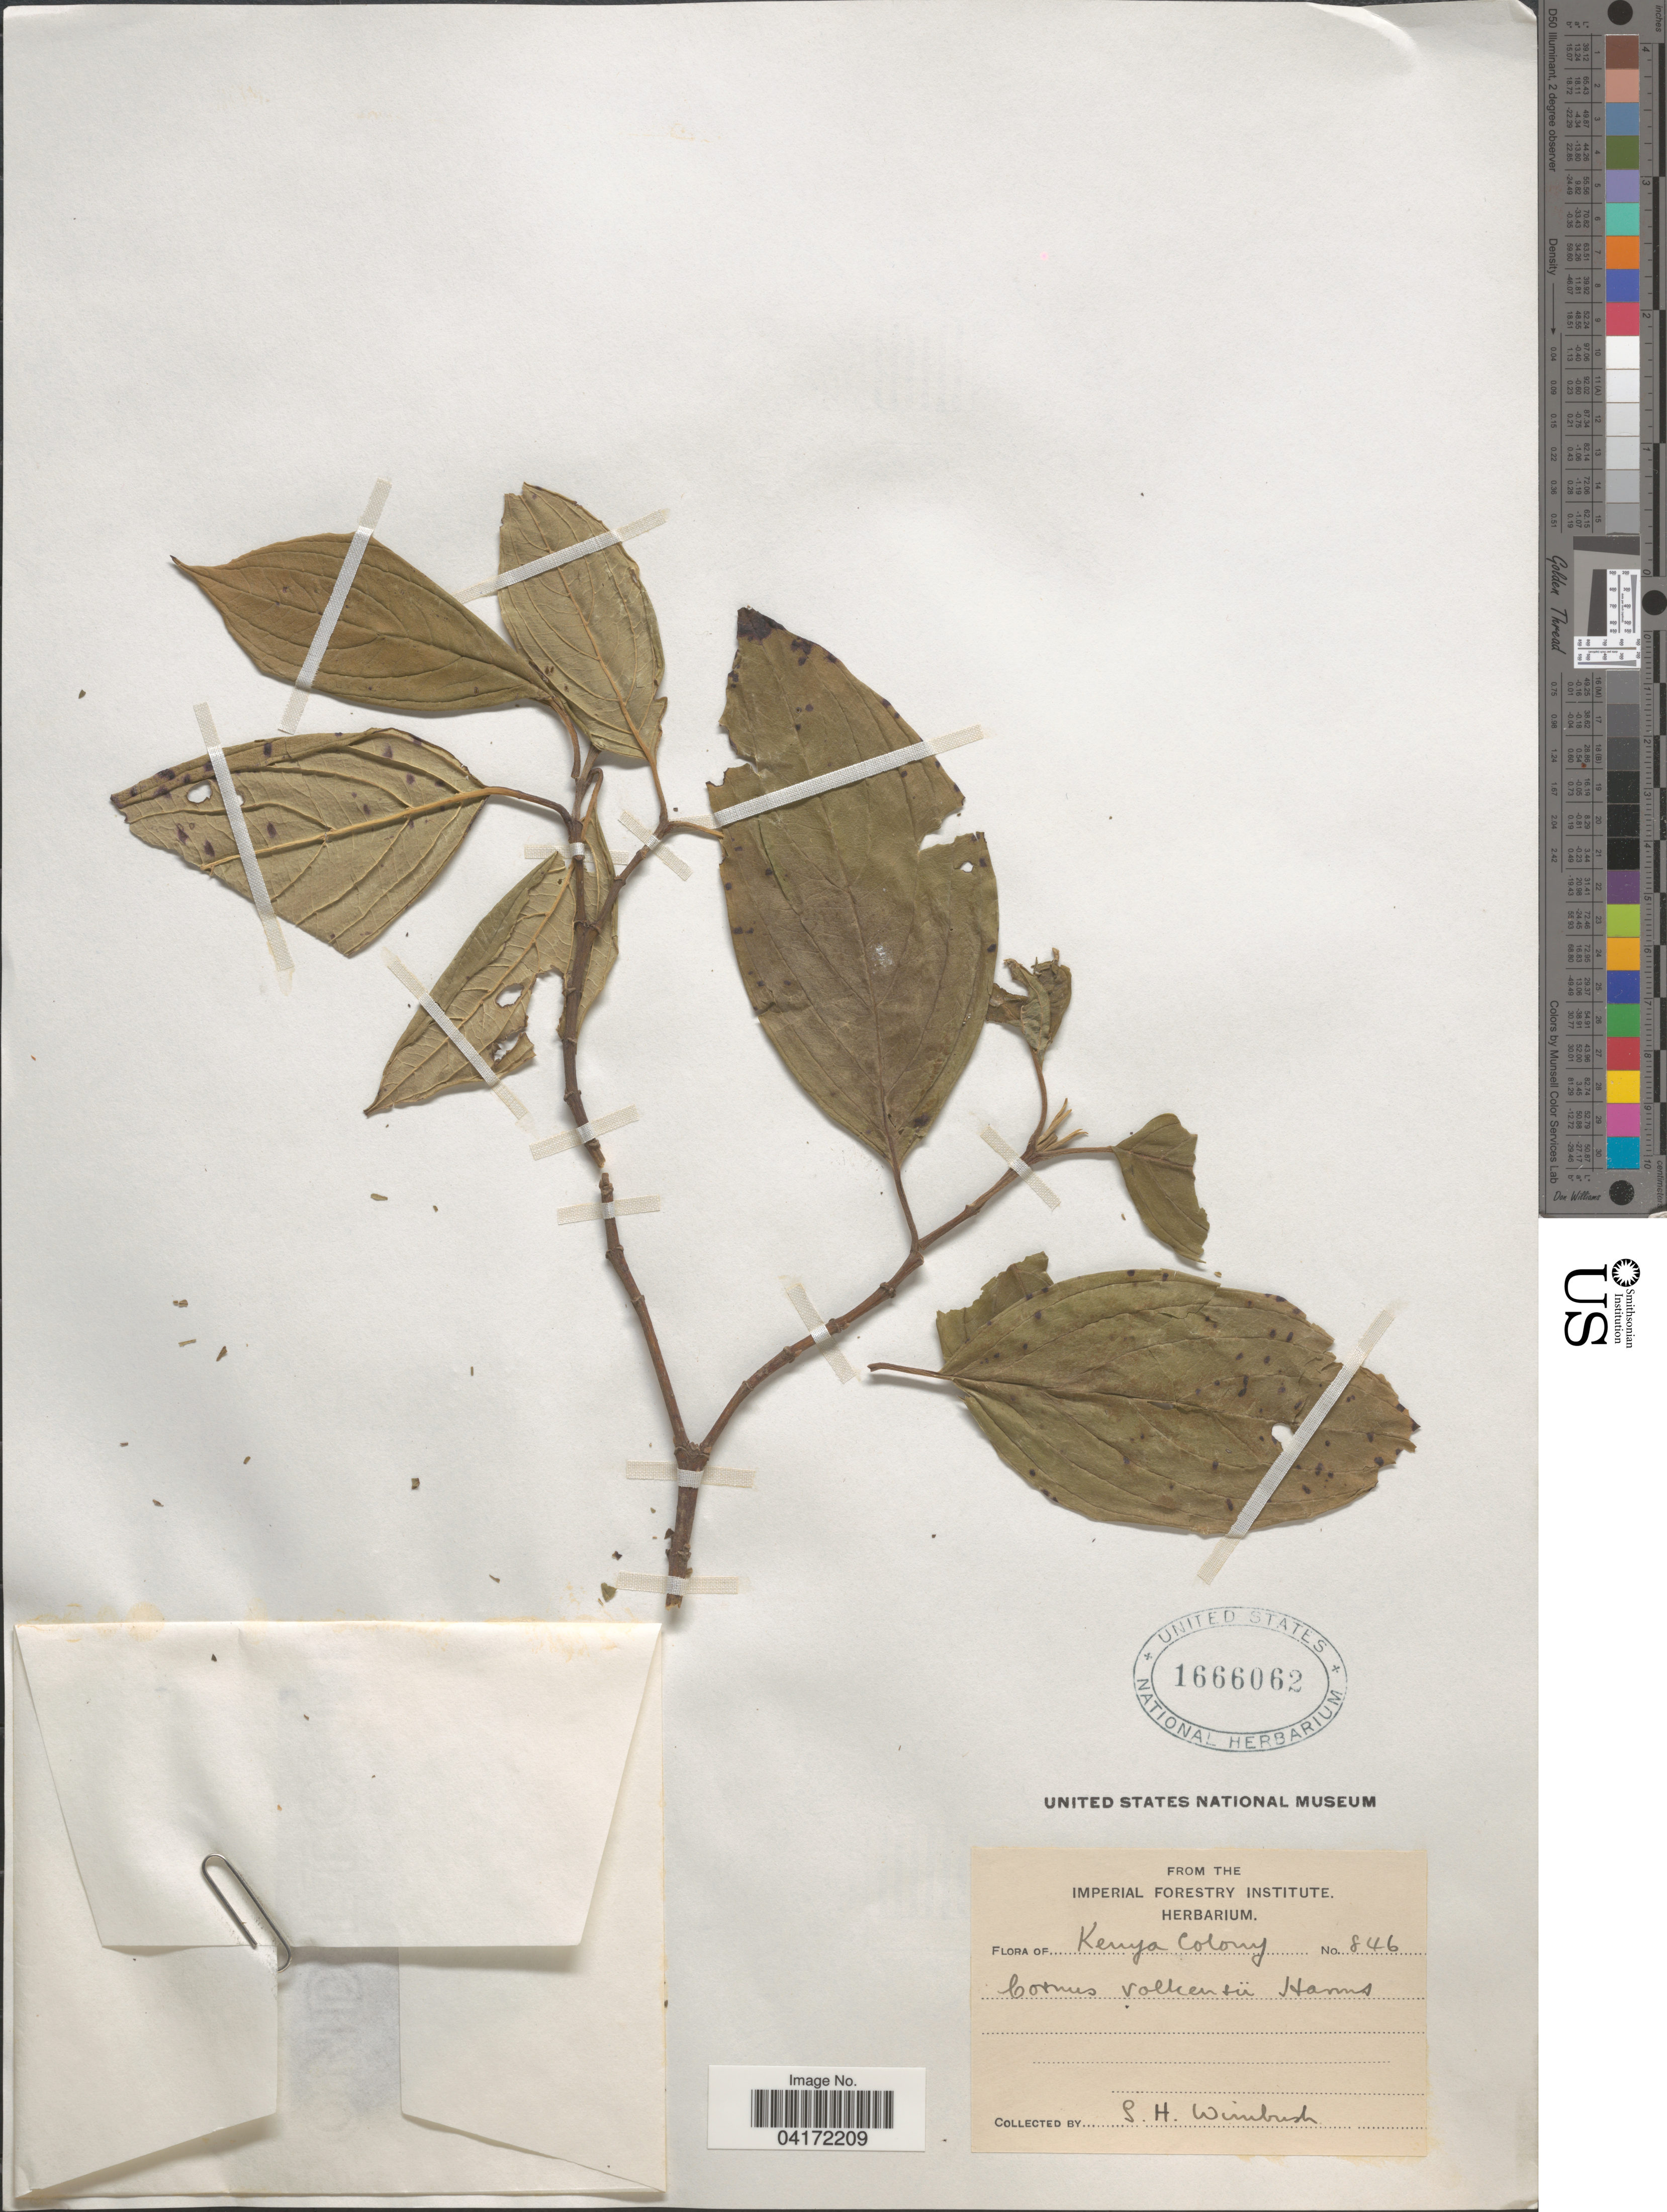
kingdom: Plantae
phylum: Tracheophyta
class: Magnoliopsida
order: Cornales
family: Cornaceae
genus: Cornus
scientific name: Cornus volkensii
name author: Harms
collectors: S. Wimbush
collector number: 846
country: Kenya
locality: Kenya Colony.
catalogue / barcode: US 1666062